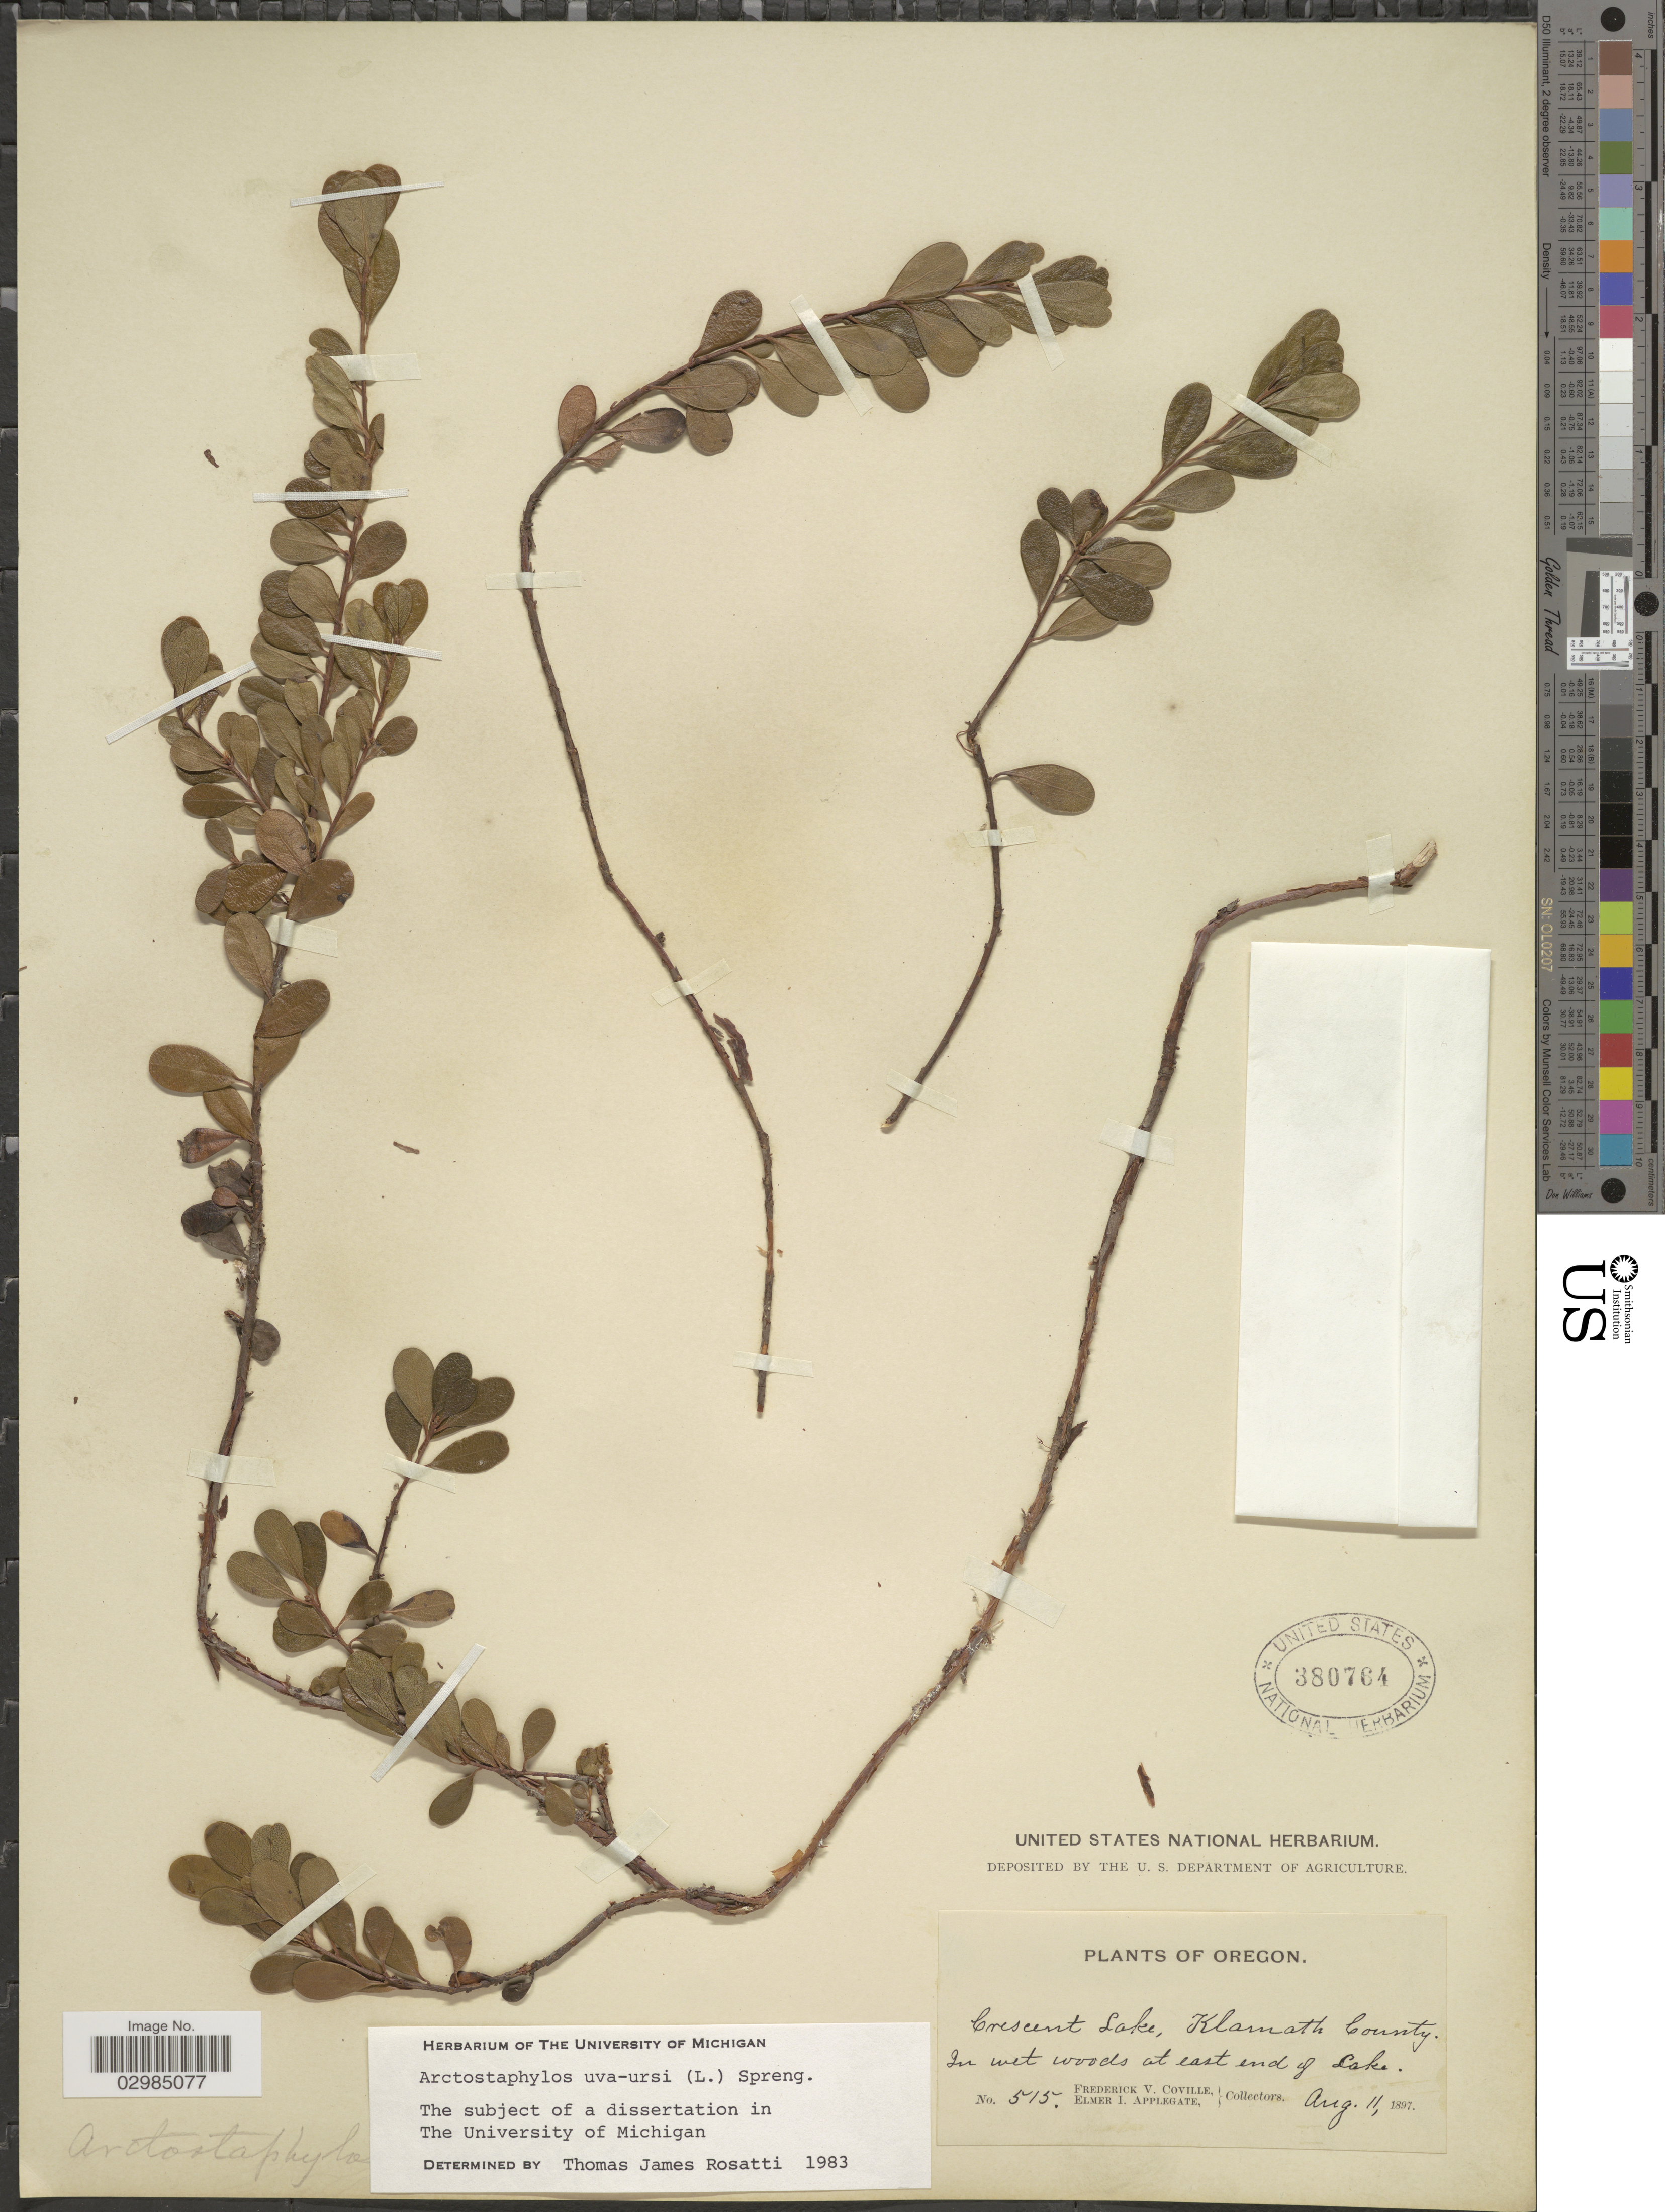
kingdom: Plantae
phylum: Tracheophyta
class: Magnoliopsida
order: Ericales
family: Ericaceae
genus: Arctostaphylos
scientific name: Arctostaphylos uva-ursi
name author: (L.) Spreng.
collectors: F. V. Coville & E. I. Applegate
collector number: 515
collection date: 1897-08-11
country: United States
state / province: Oregon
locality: Crescent Lake, Klamath County. In wet woods at east end of Lake.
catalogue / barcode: US 380764